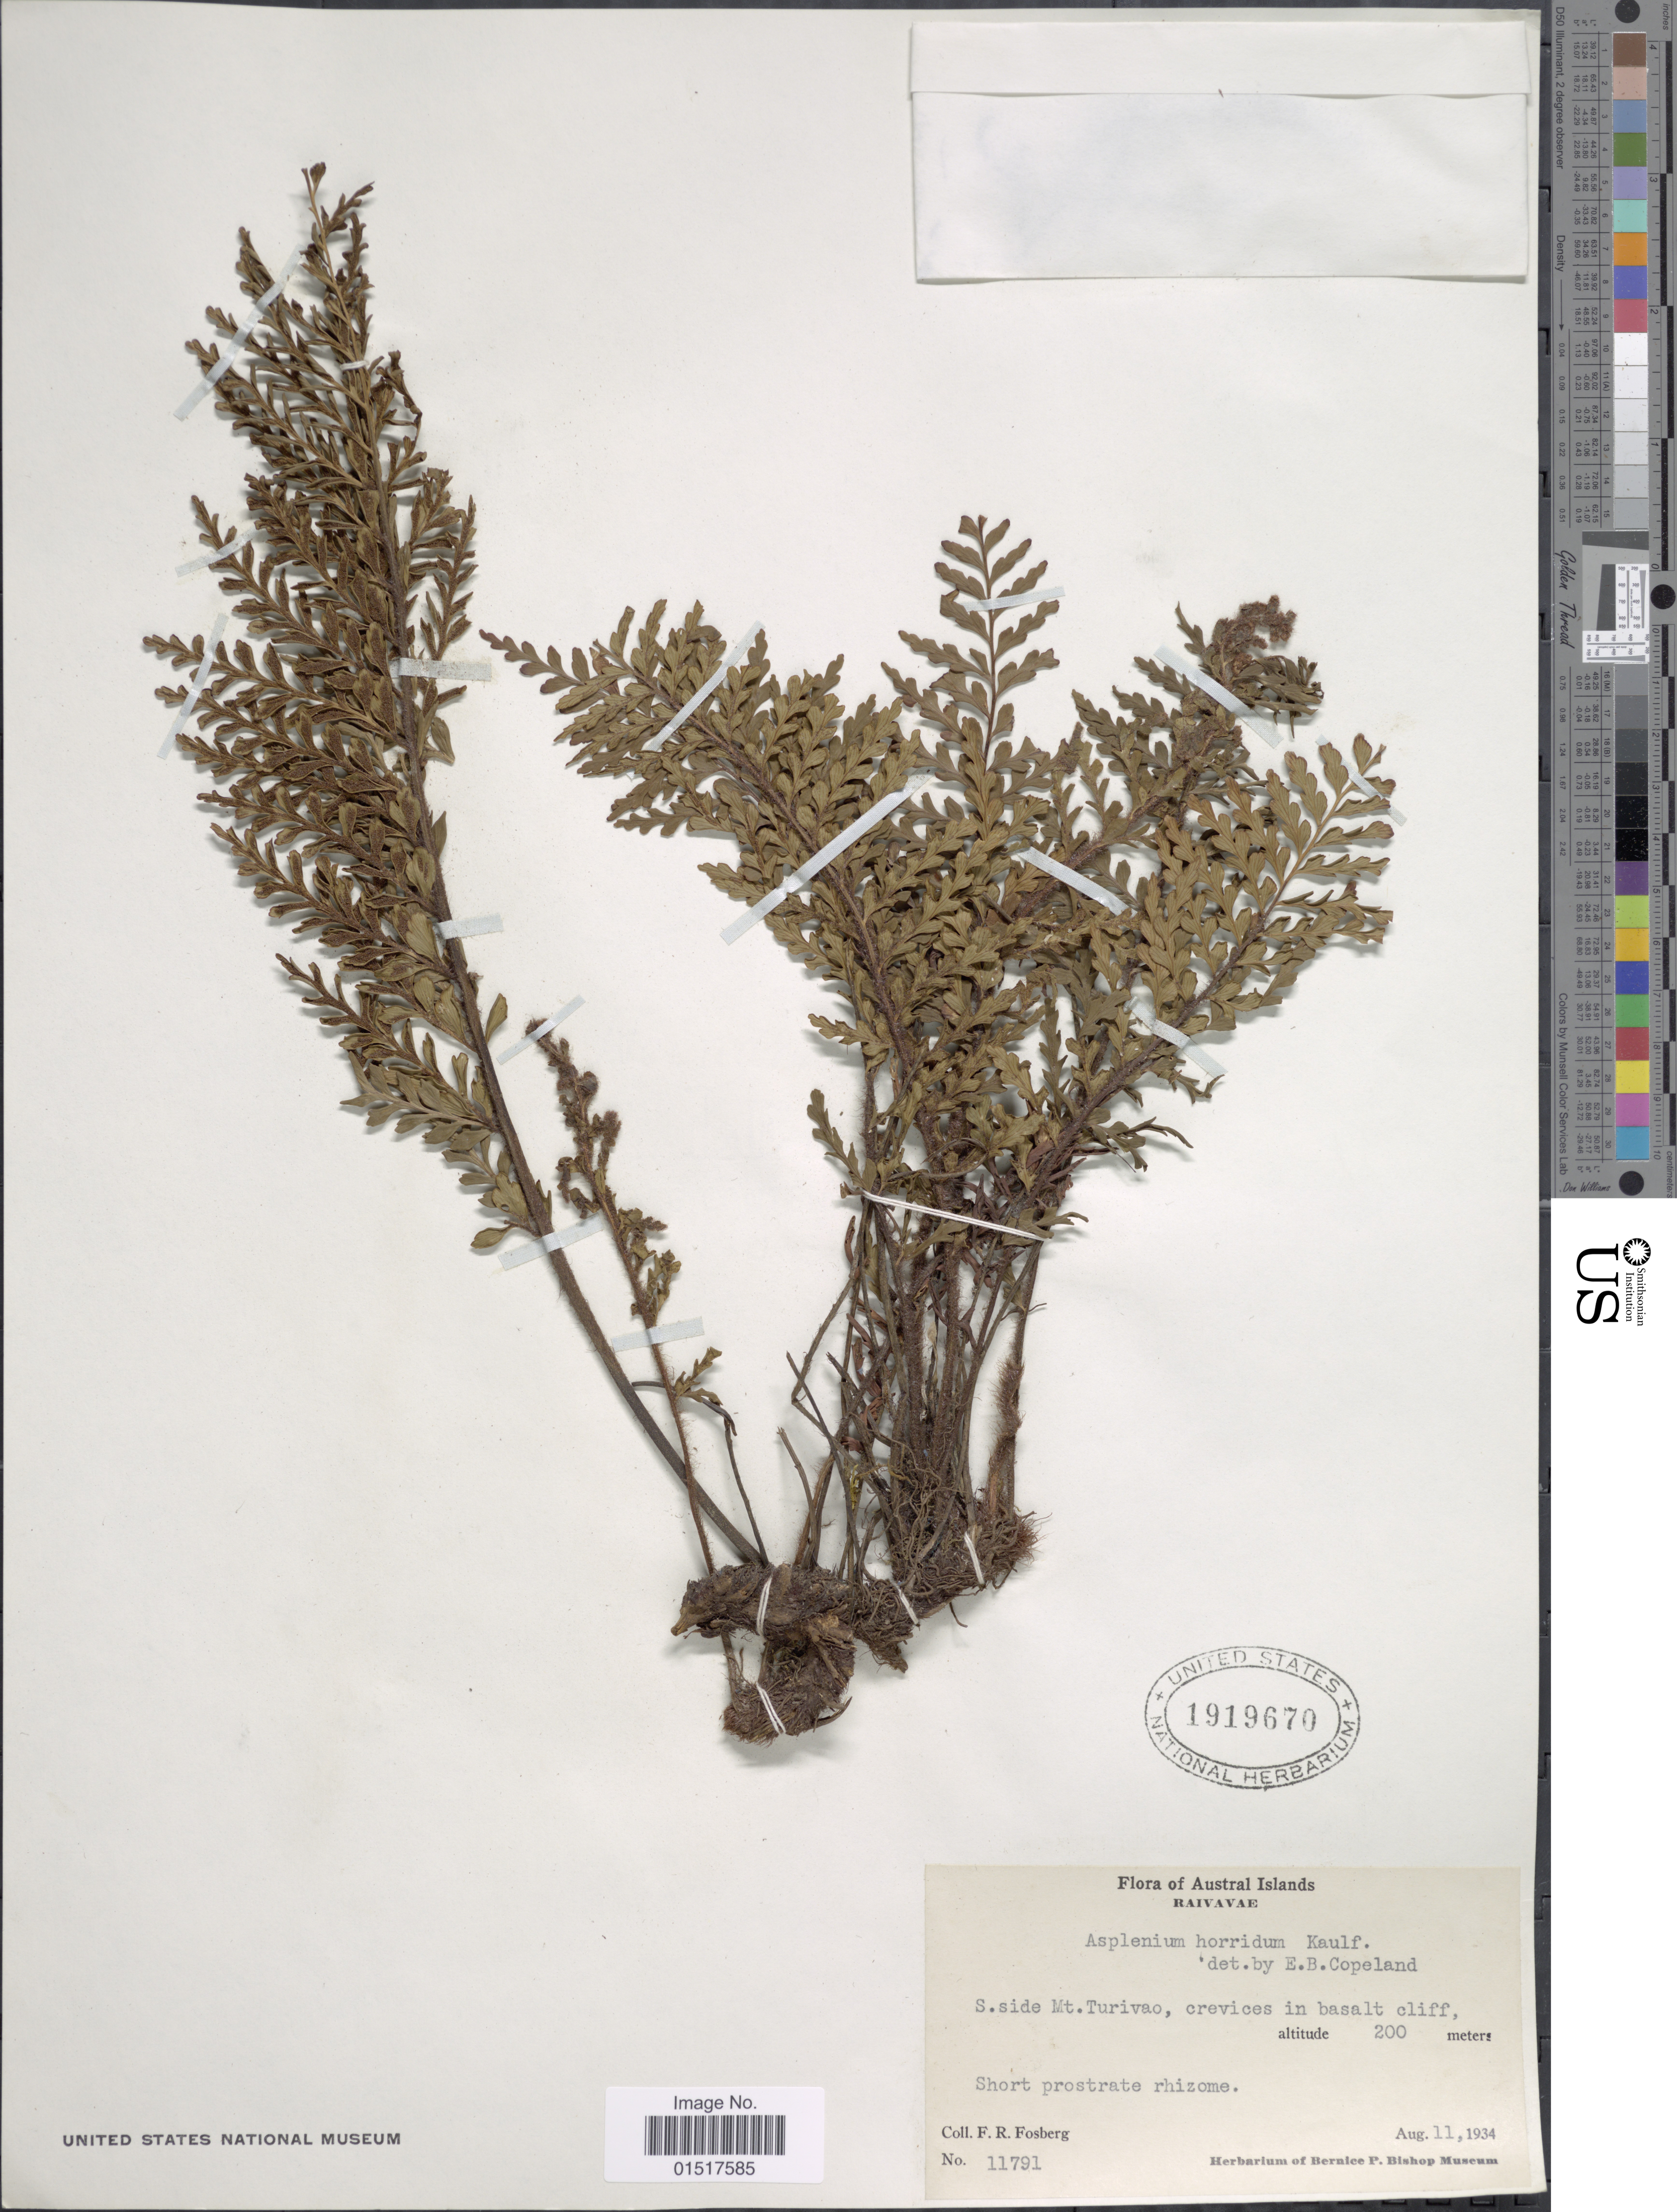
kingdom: Plantae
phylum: Tracheophyta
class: Polypodiopsida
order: Polypodiales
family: Aspleniaceae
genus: Asplenium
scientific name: Asplenium horridum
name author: Kaulf.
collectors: F. R. Fosberg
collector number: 11791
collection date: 1934-08-11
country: French Polynesia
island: Raivavae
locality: Austral Islands. Raivavae. S. side of Mt. Turivao, crevices in basalt cliff.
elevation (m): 200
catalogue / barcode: US 1919670